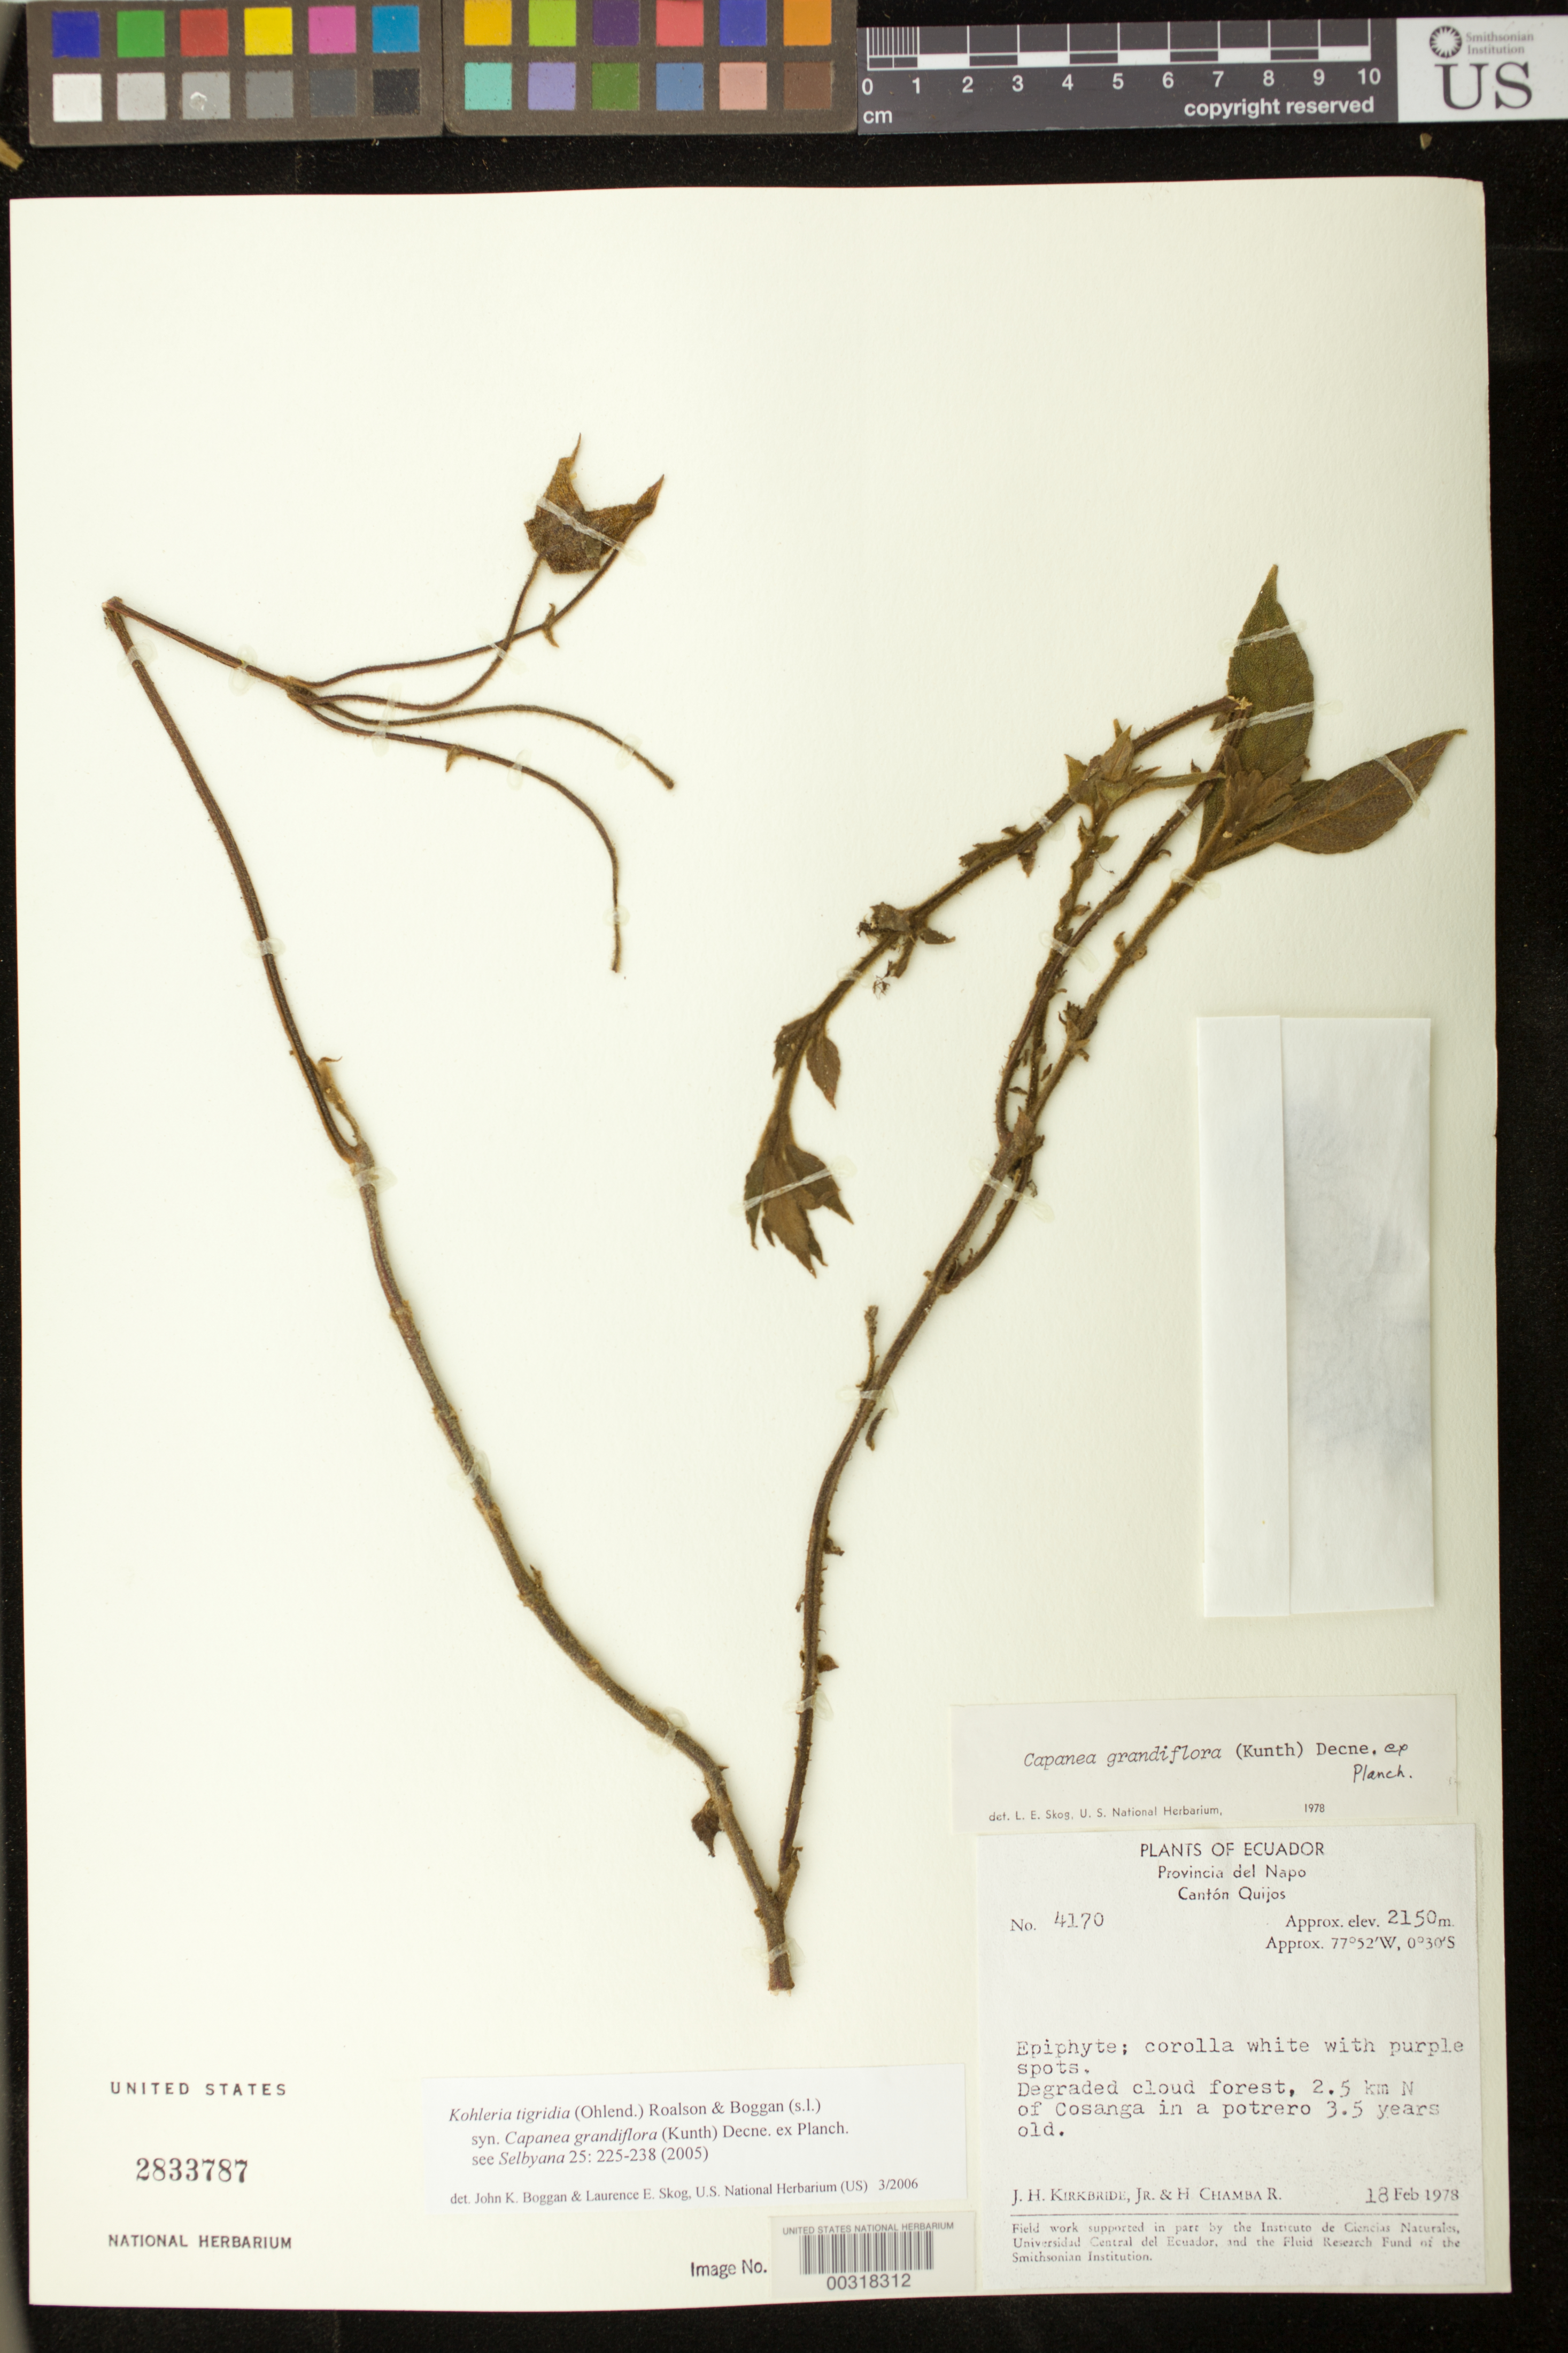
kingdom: Plantae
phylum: Tracheophyta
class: Magnoliopsida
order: Lamiales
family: Gesneriaceae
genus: Kohleria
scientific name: Kohleria tigridia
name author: (Ohlend.) Roalson & Boggan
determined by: Boggan, J. K.; Skog, L. E.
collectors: J. H. Kirkbride & H. Chambra-R.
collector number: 4170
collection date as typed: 18 Feb 1978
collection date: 1978-02-18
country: Ecuador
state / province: Napo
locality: Canton Quijos, 2.5 km N of Cosanga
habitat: in a potrero 3.5 years old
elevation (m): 2150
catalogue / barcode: US 2833787